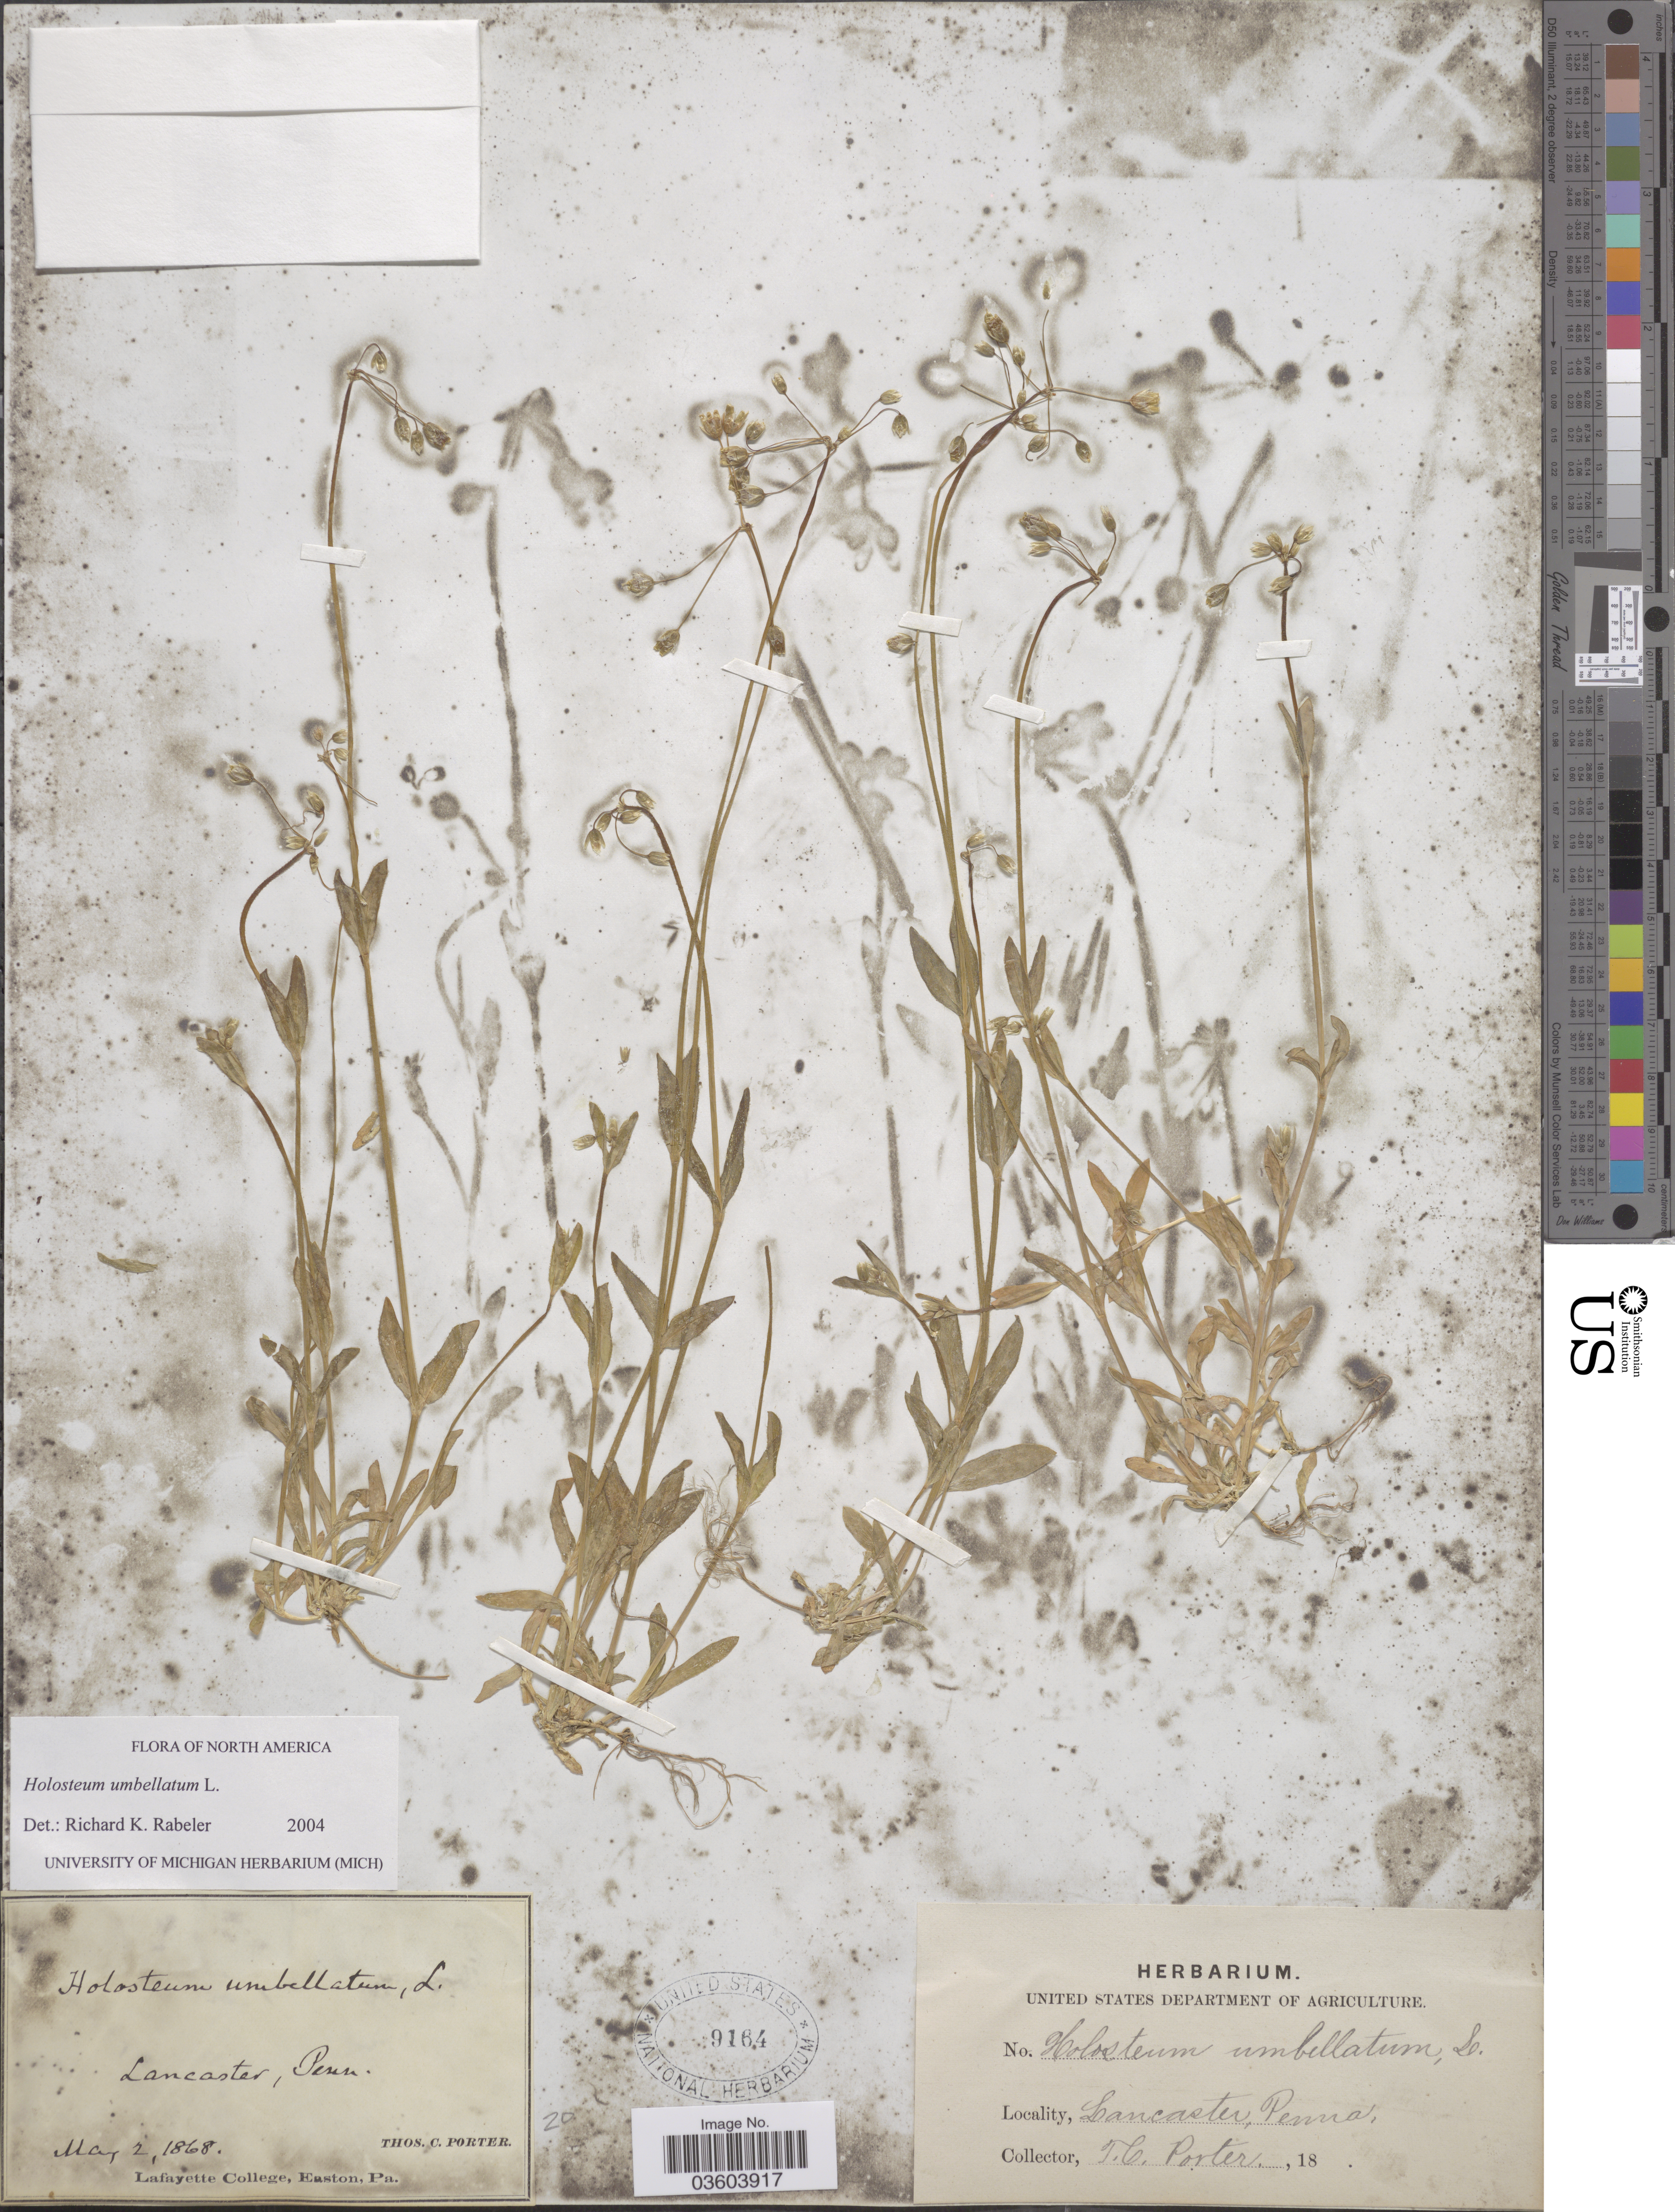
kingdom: Plantae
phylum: Tracheophyta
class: Magnoliopsida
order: Caryophyllales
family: Caryophyllaceae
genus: Holosteum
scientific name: Holosteum umbellatum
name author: L.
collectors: T. Porter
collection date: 1868-05-02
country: United States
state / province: Pennsylvania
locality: Lancaster.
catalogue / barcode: US 9164